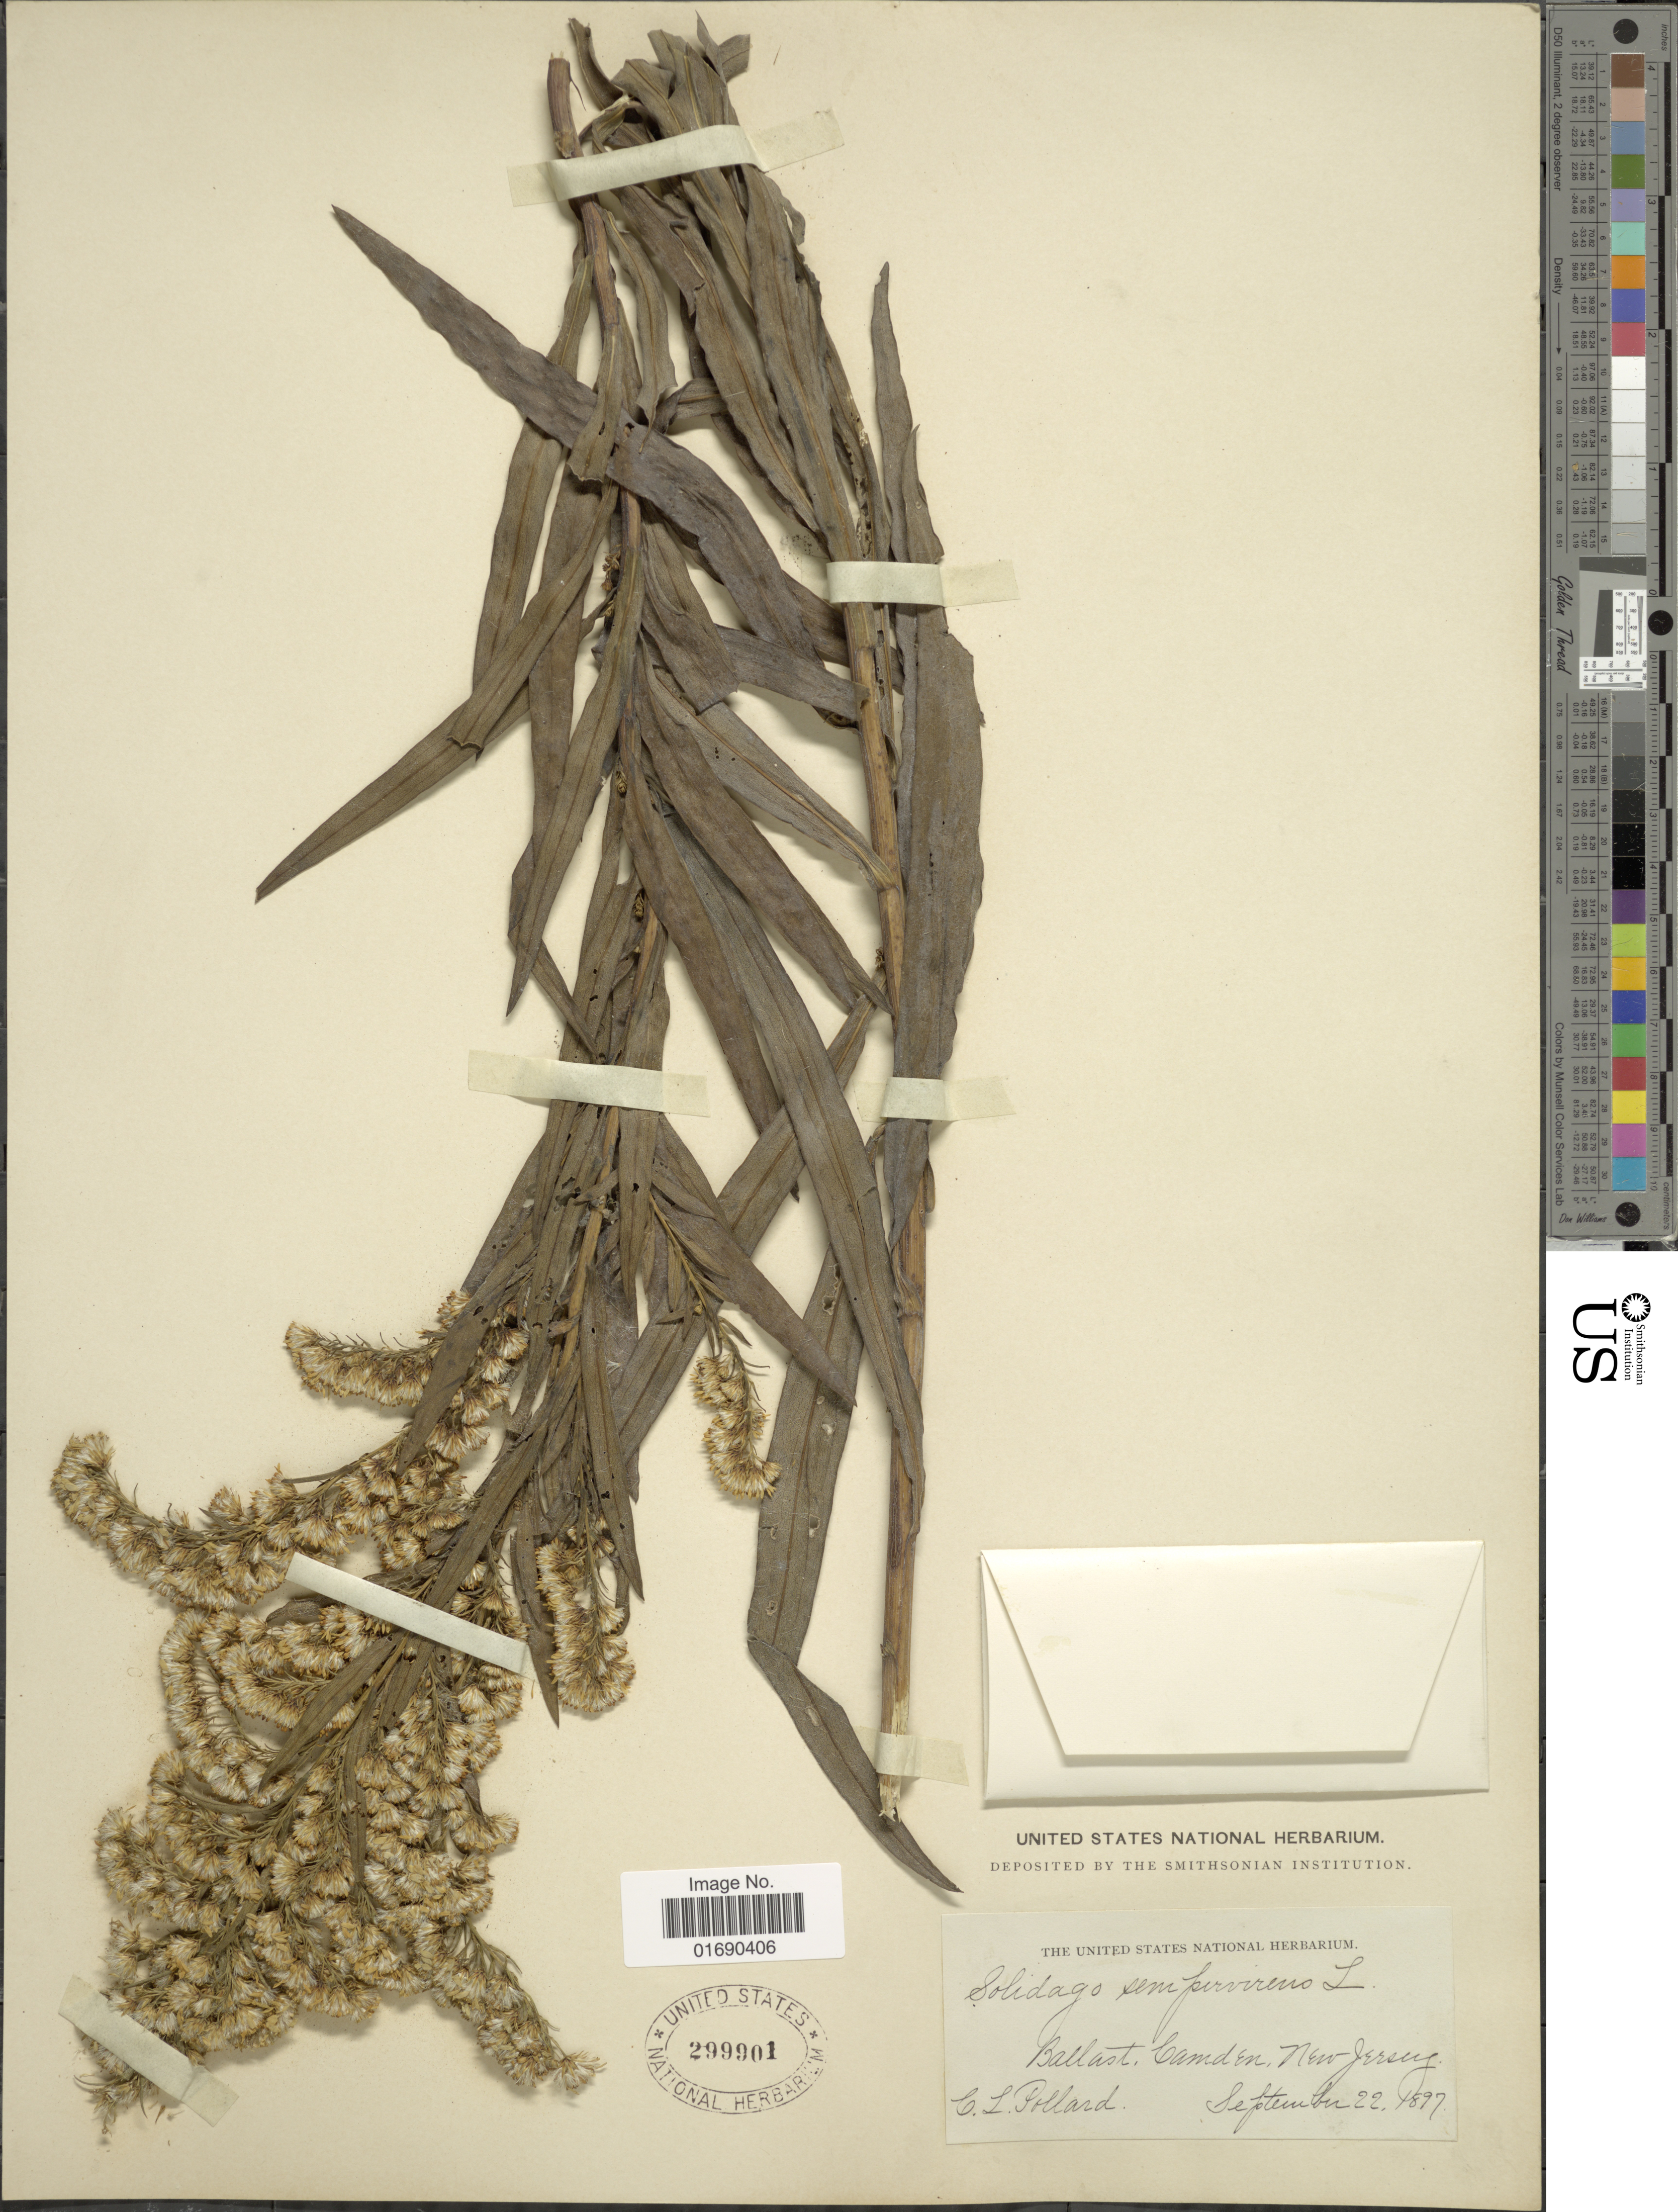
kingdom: Plantae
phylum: Tracheophyta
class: Magnoliopsida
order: Asterales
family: Asteraceae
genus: Solidago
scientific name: Solidago sempervirens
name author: L.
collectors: C. L. Pollard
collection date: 1897-09-22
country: United States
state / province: New Jersey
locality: Ballast, Camden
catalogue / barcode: US 299901